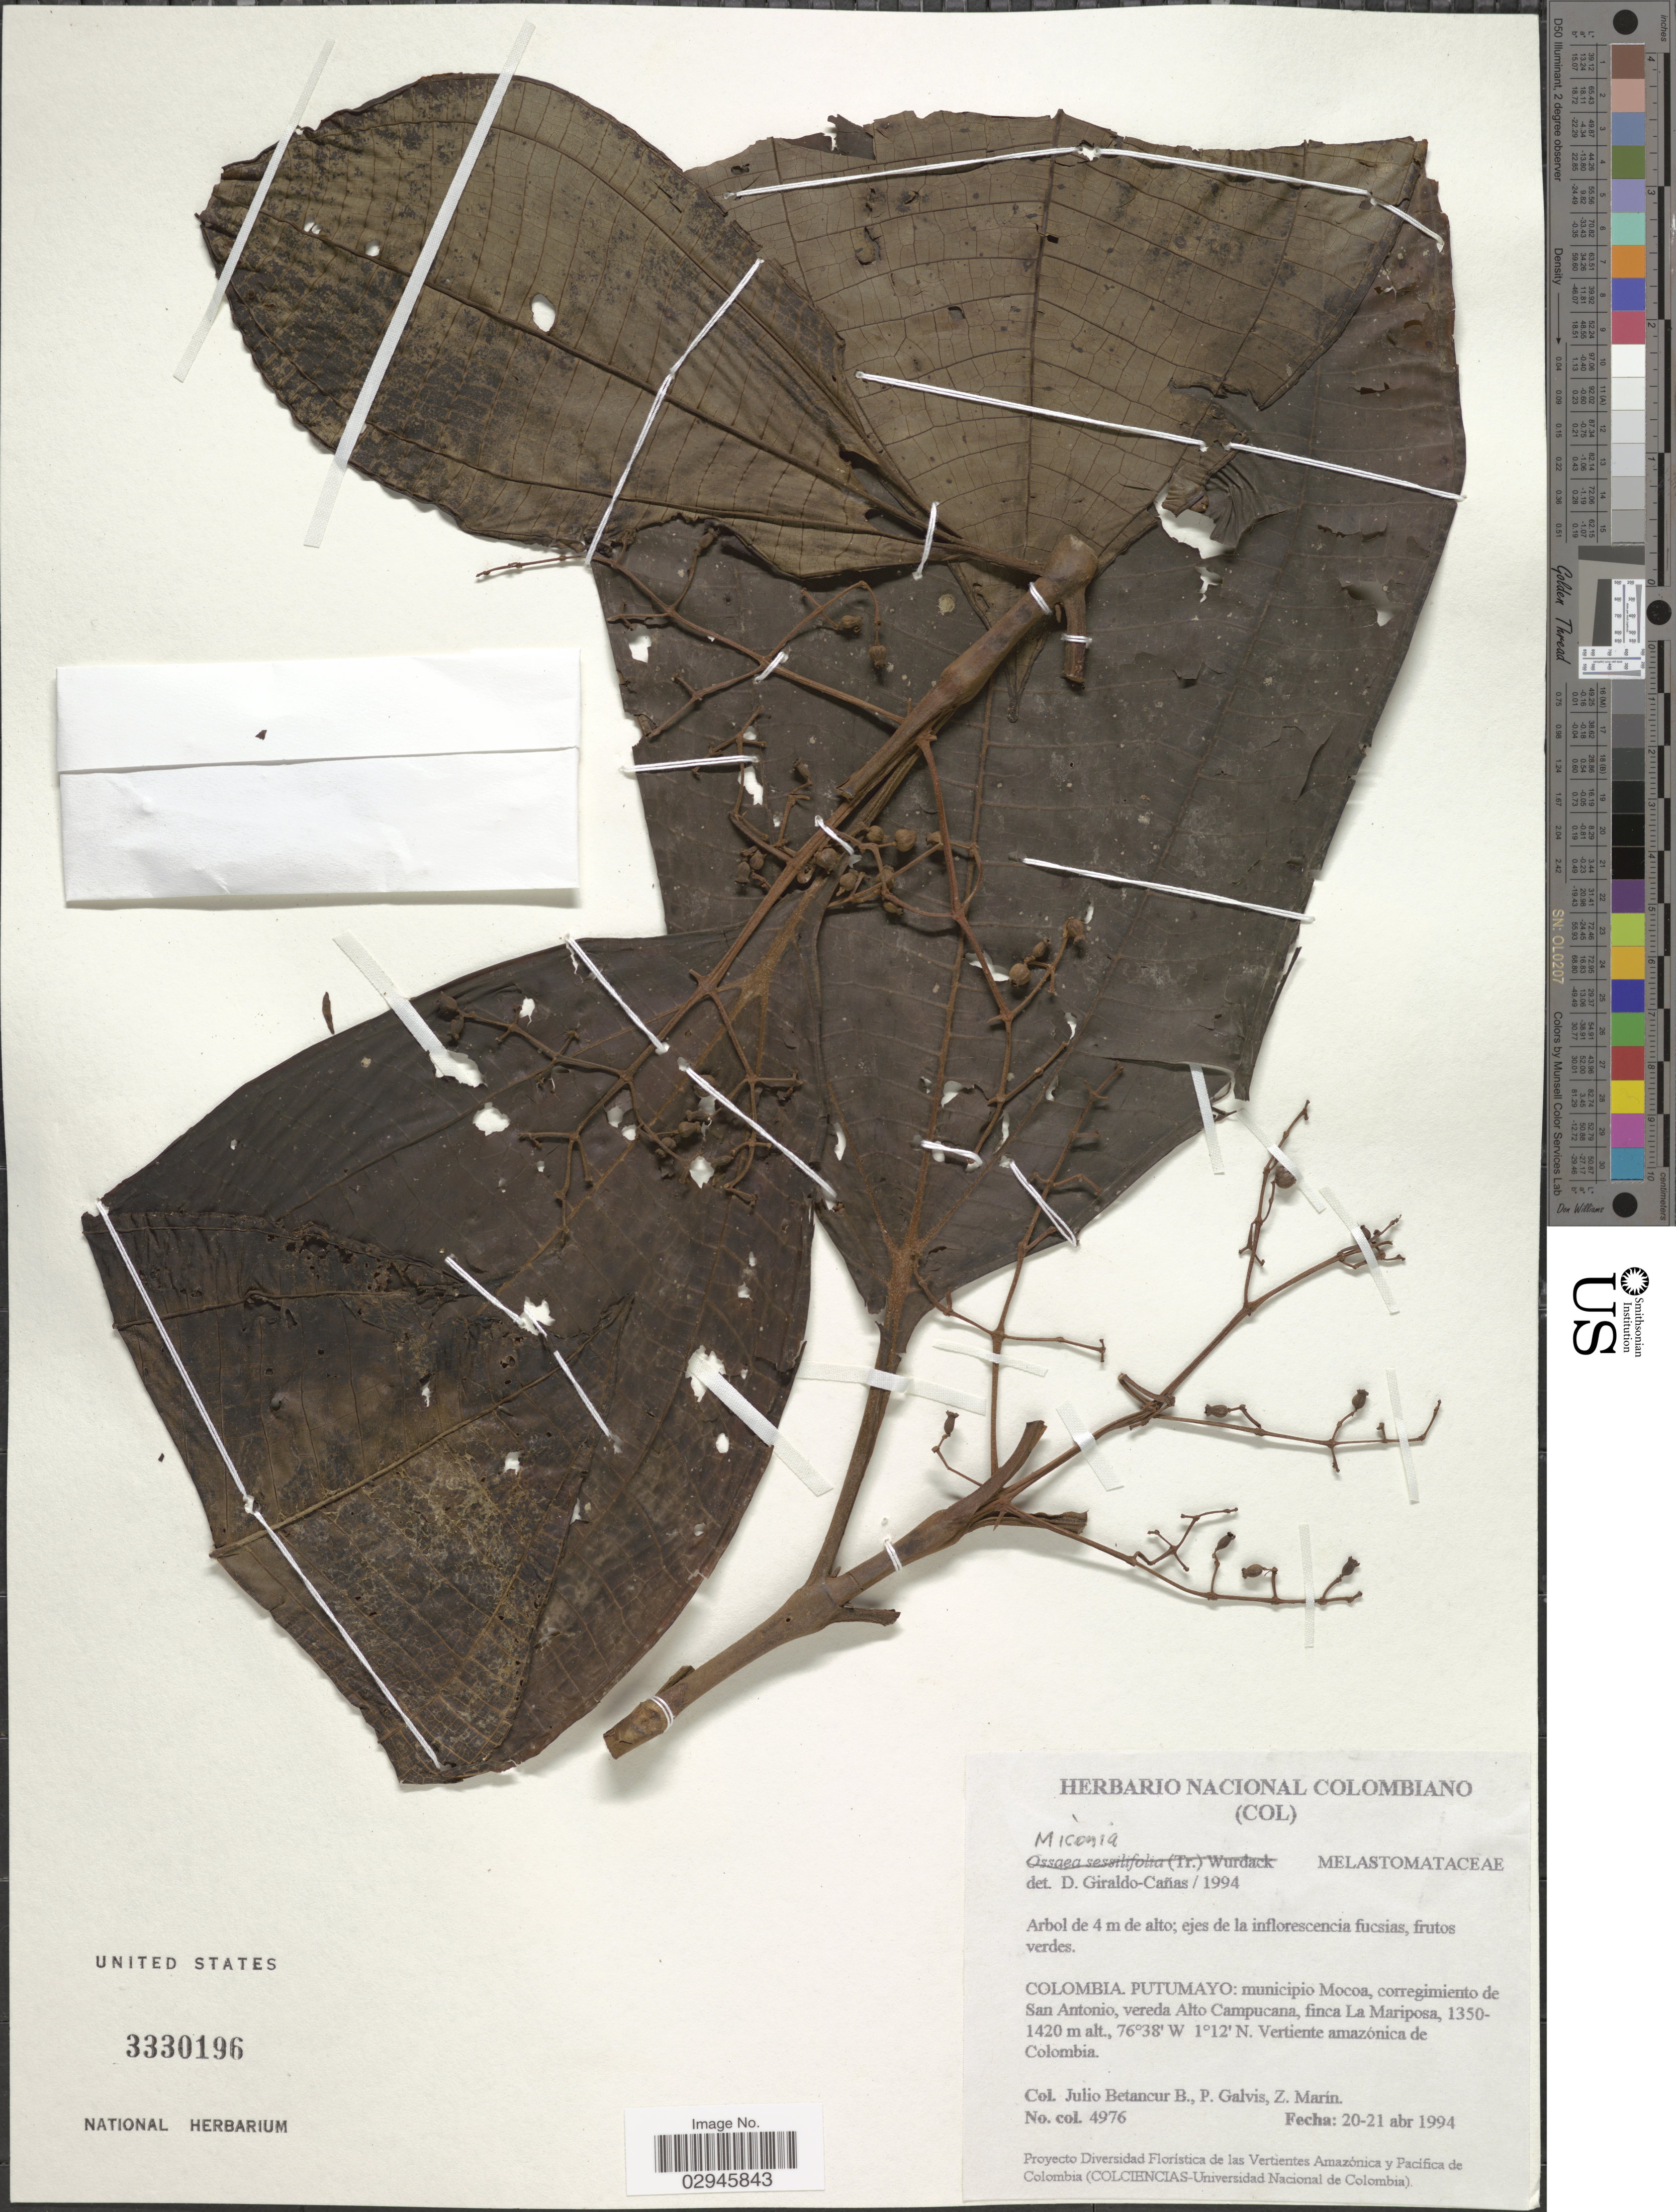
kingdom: Plantae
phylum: Tracheophyta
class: Magnoliopsida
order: Myrtales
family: Melastomataceae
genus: Miconia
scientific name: Miconia sp.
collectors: J. Betancur-B., P. Galvis & Z. Marin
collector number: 4976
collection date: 1994-04-20/1994-04-21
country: Colombia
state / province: Putumayo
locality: Municipio Mocoa, corregimiento de San Antonio, vereda Alto Campucana, finca La Mariposa. Vertiente amazónica de Colombia.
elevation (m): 1350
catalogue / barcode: US 3330196